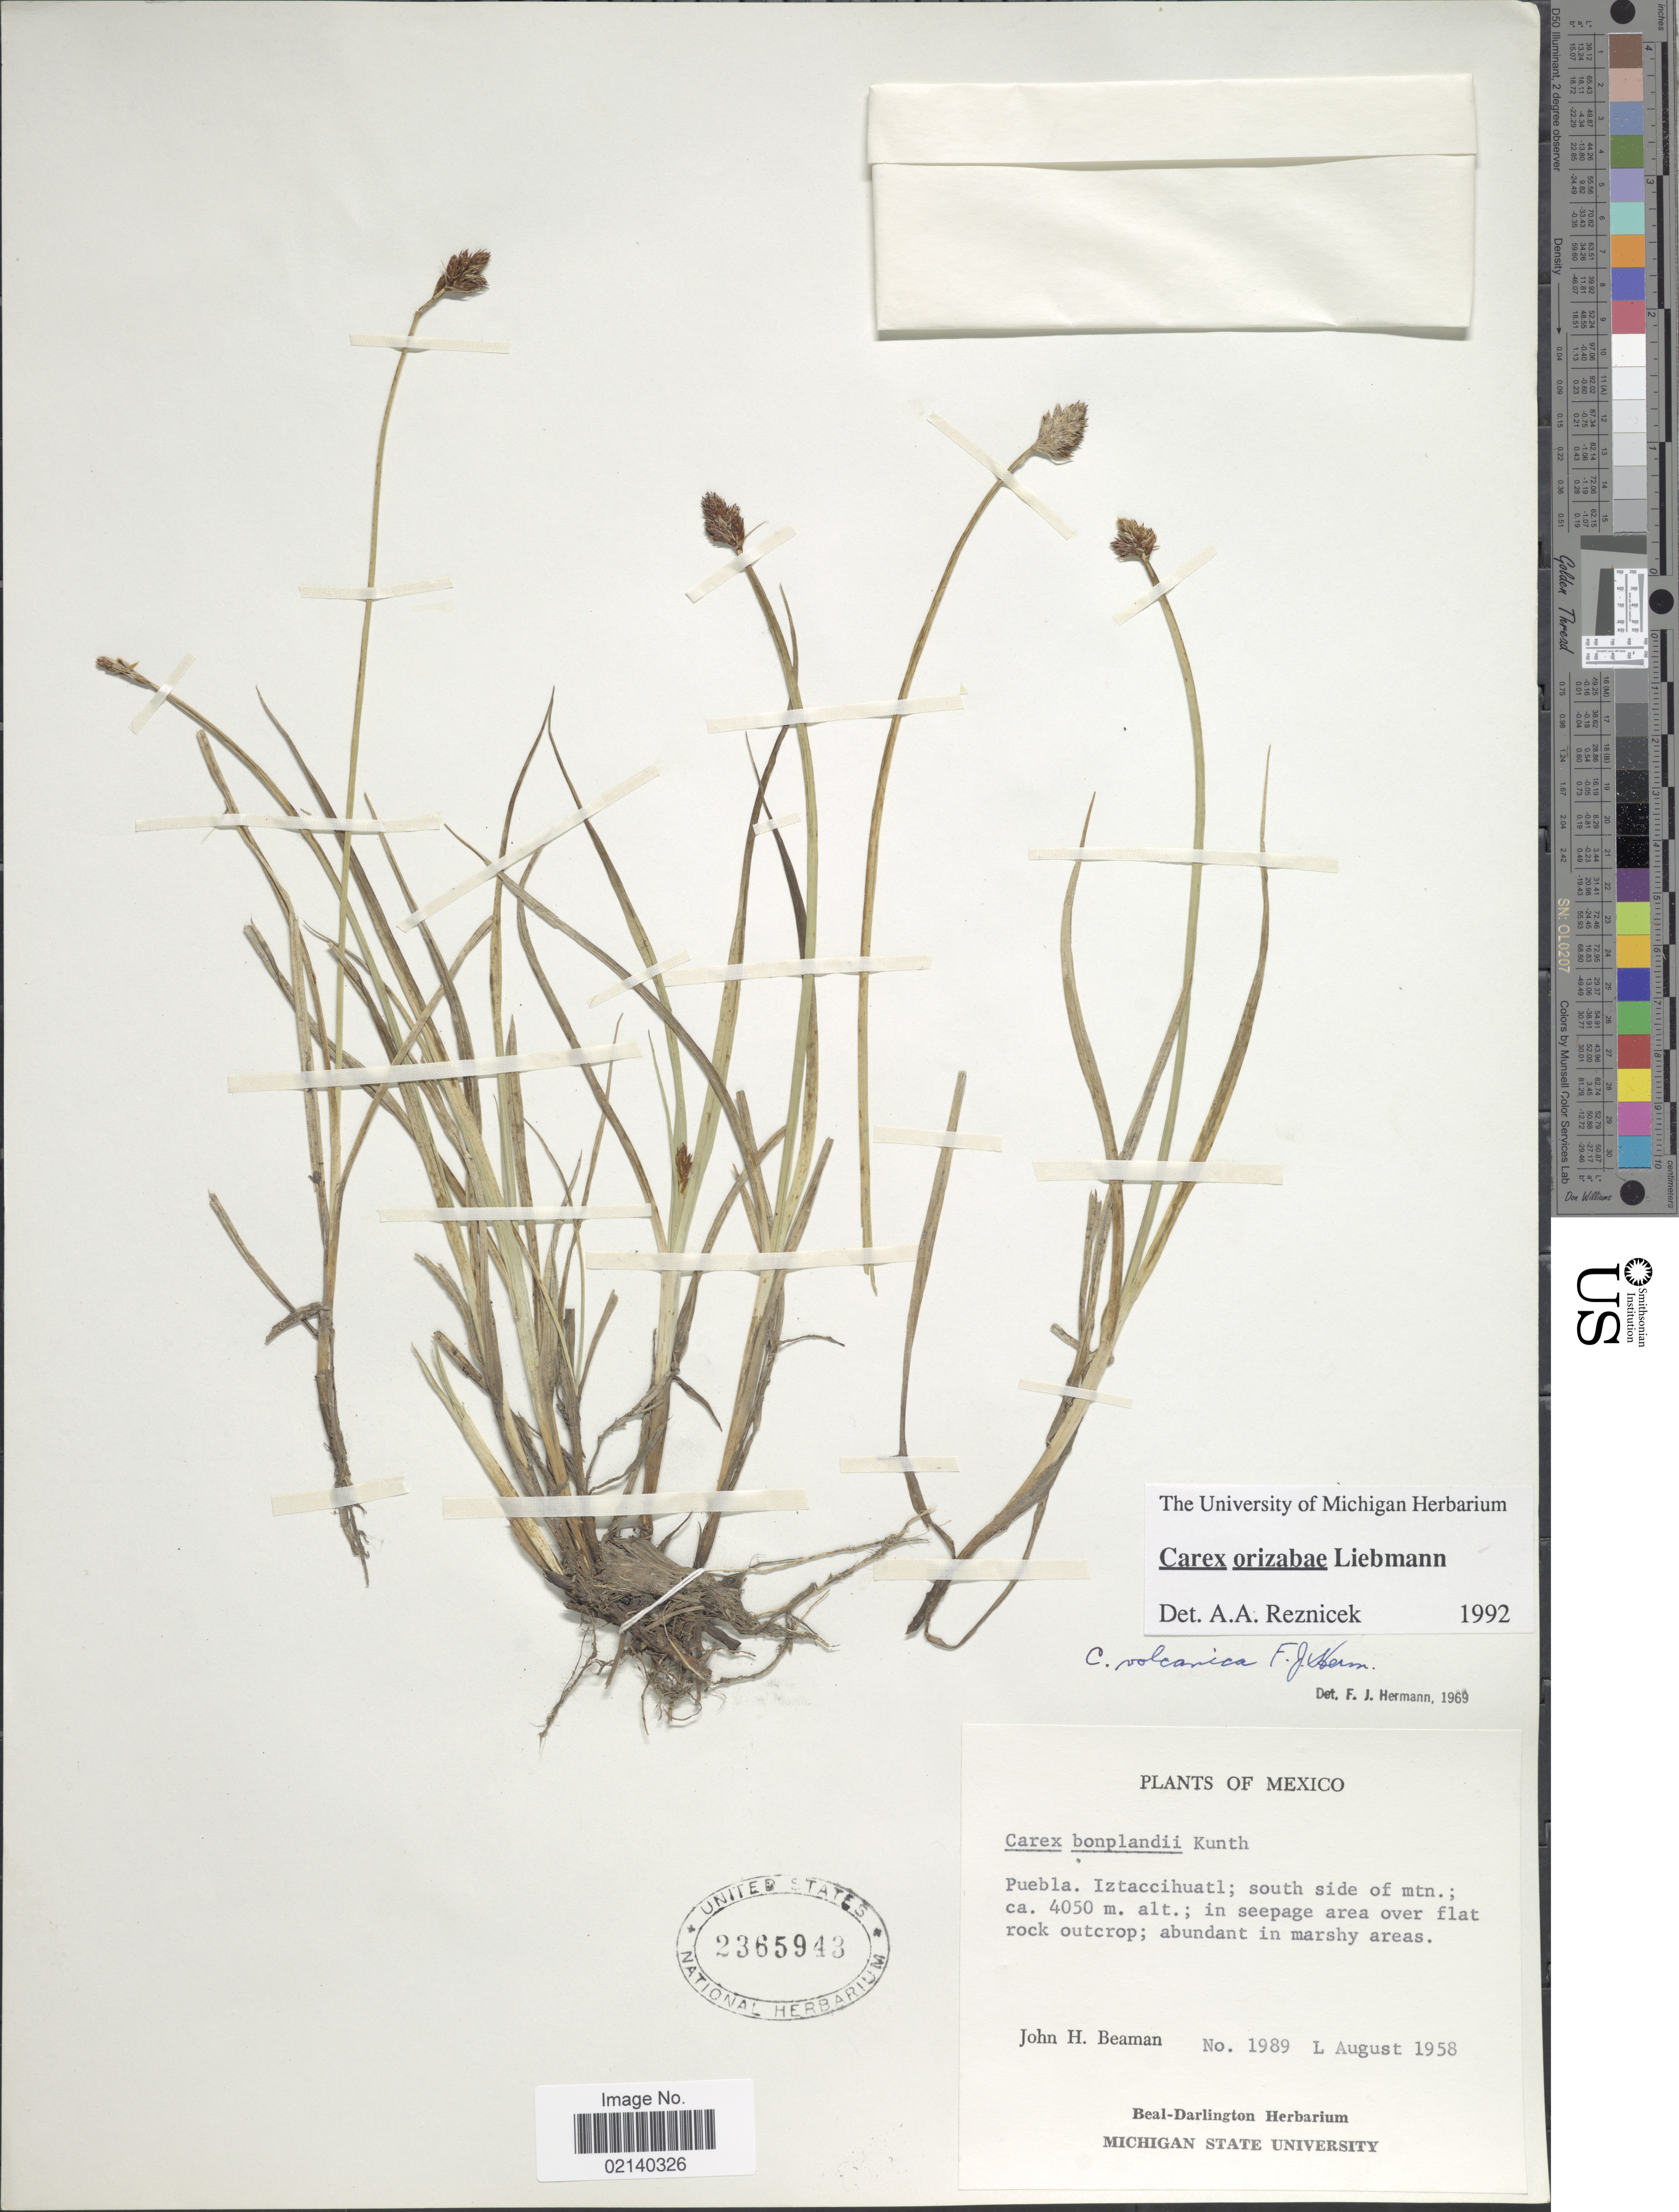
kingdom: Plantae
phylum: Tracheophyta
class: Liliopsida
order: Poales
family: Cyperaceae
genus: Carex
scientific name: Carex orizabae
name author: Liebm.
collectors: J. H. Beaman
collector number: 1989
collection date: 1958-08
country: Mexico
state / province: Puebla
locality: Iztaccihuatl; south side of mtn.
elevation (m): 4050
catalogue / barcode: US 2365943